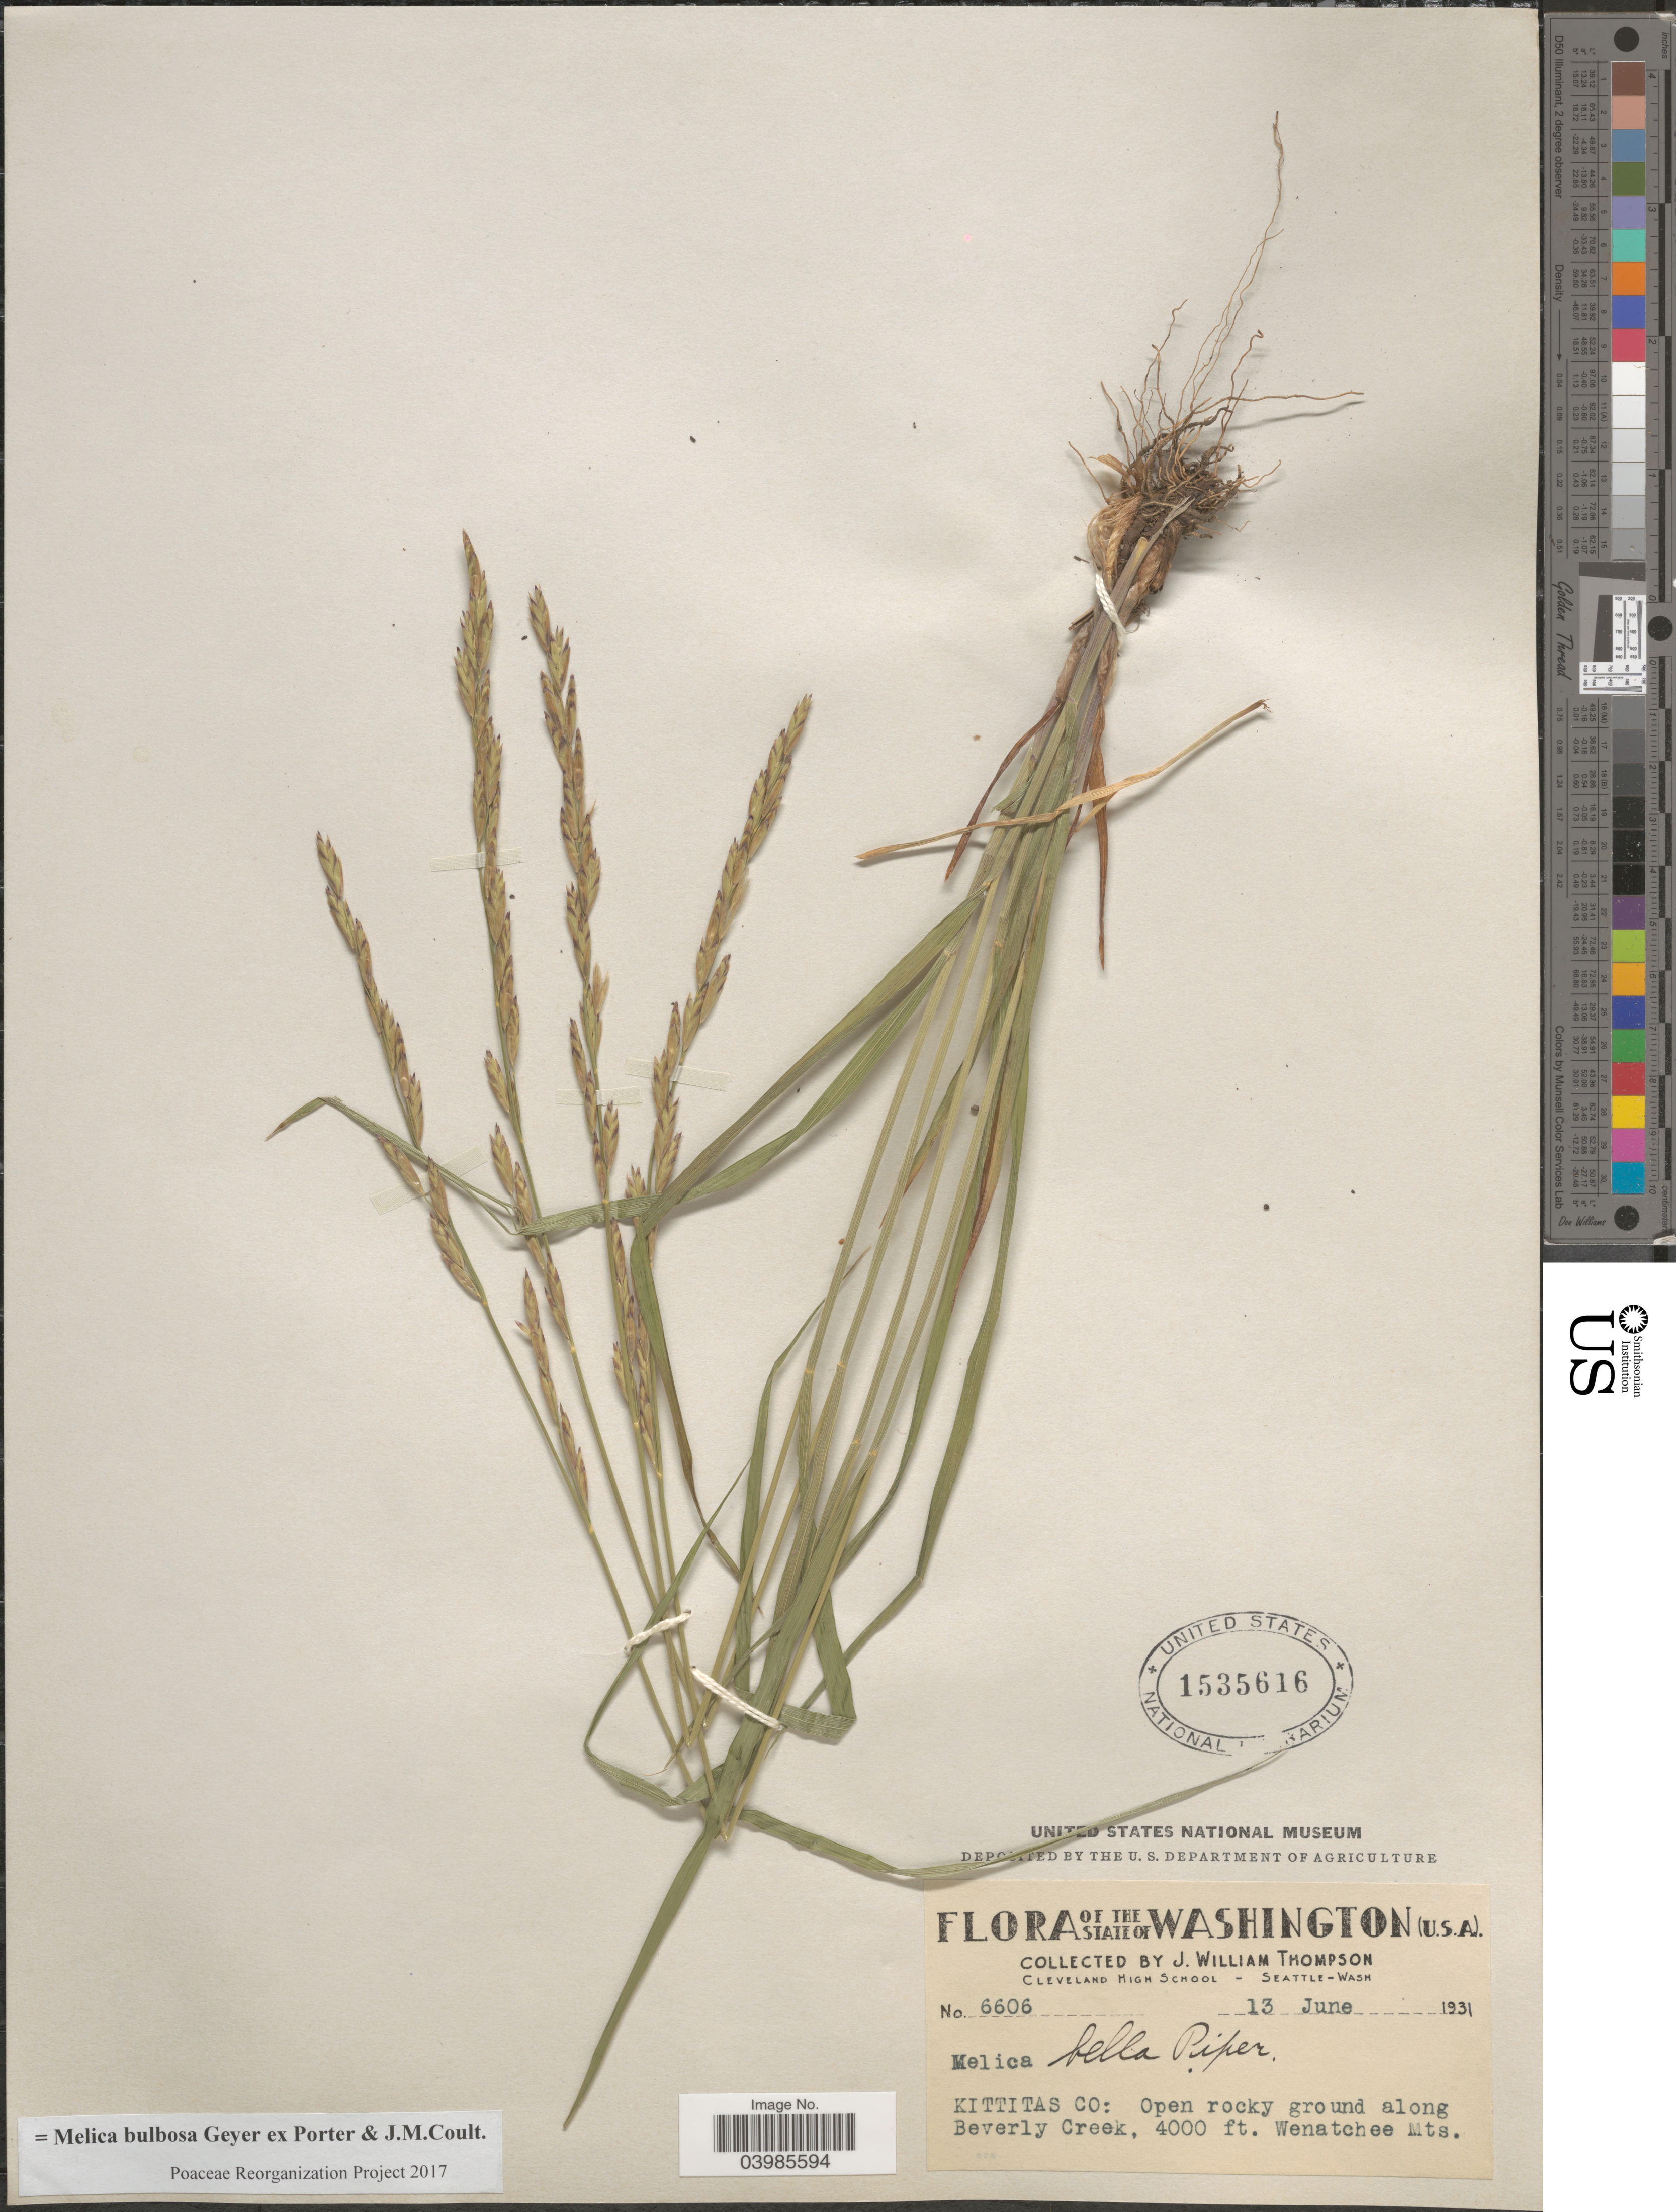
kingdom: Plantae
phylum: Tracheophyta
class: Liliopsida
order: Poales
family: Poaceae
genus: Melica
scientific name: Melica bulbosa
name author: Geyer ex Porter & J.M. Coult.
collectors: J. W. Thompson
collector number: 6606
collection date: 1931-06-13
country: United States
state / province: Washington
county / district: Kittitas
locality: Kittitas Co: Open rocky ground along Beverly Creek. Wenatchee Mts.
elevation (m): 1219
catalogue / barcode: US 1535616